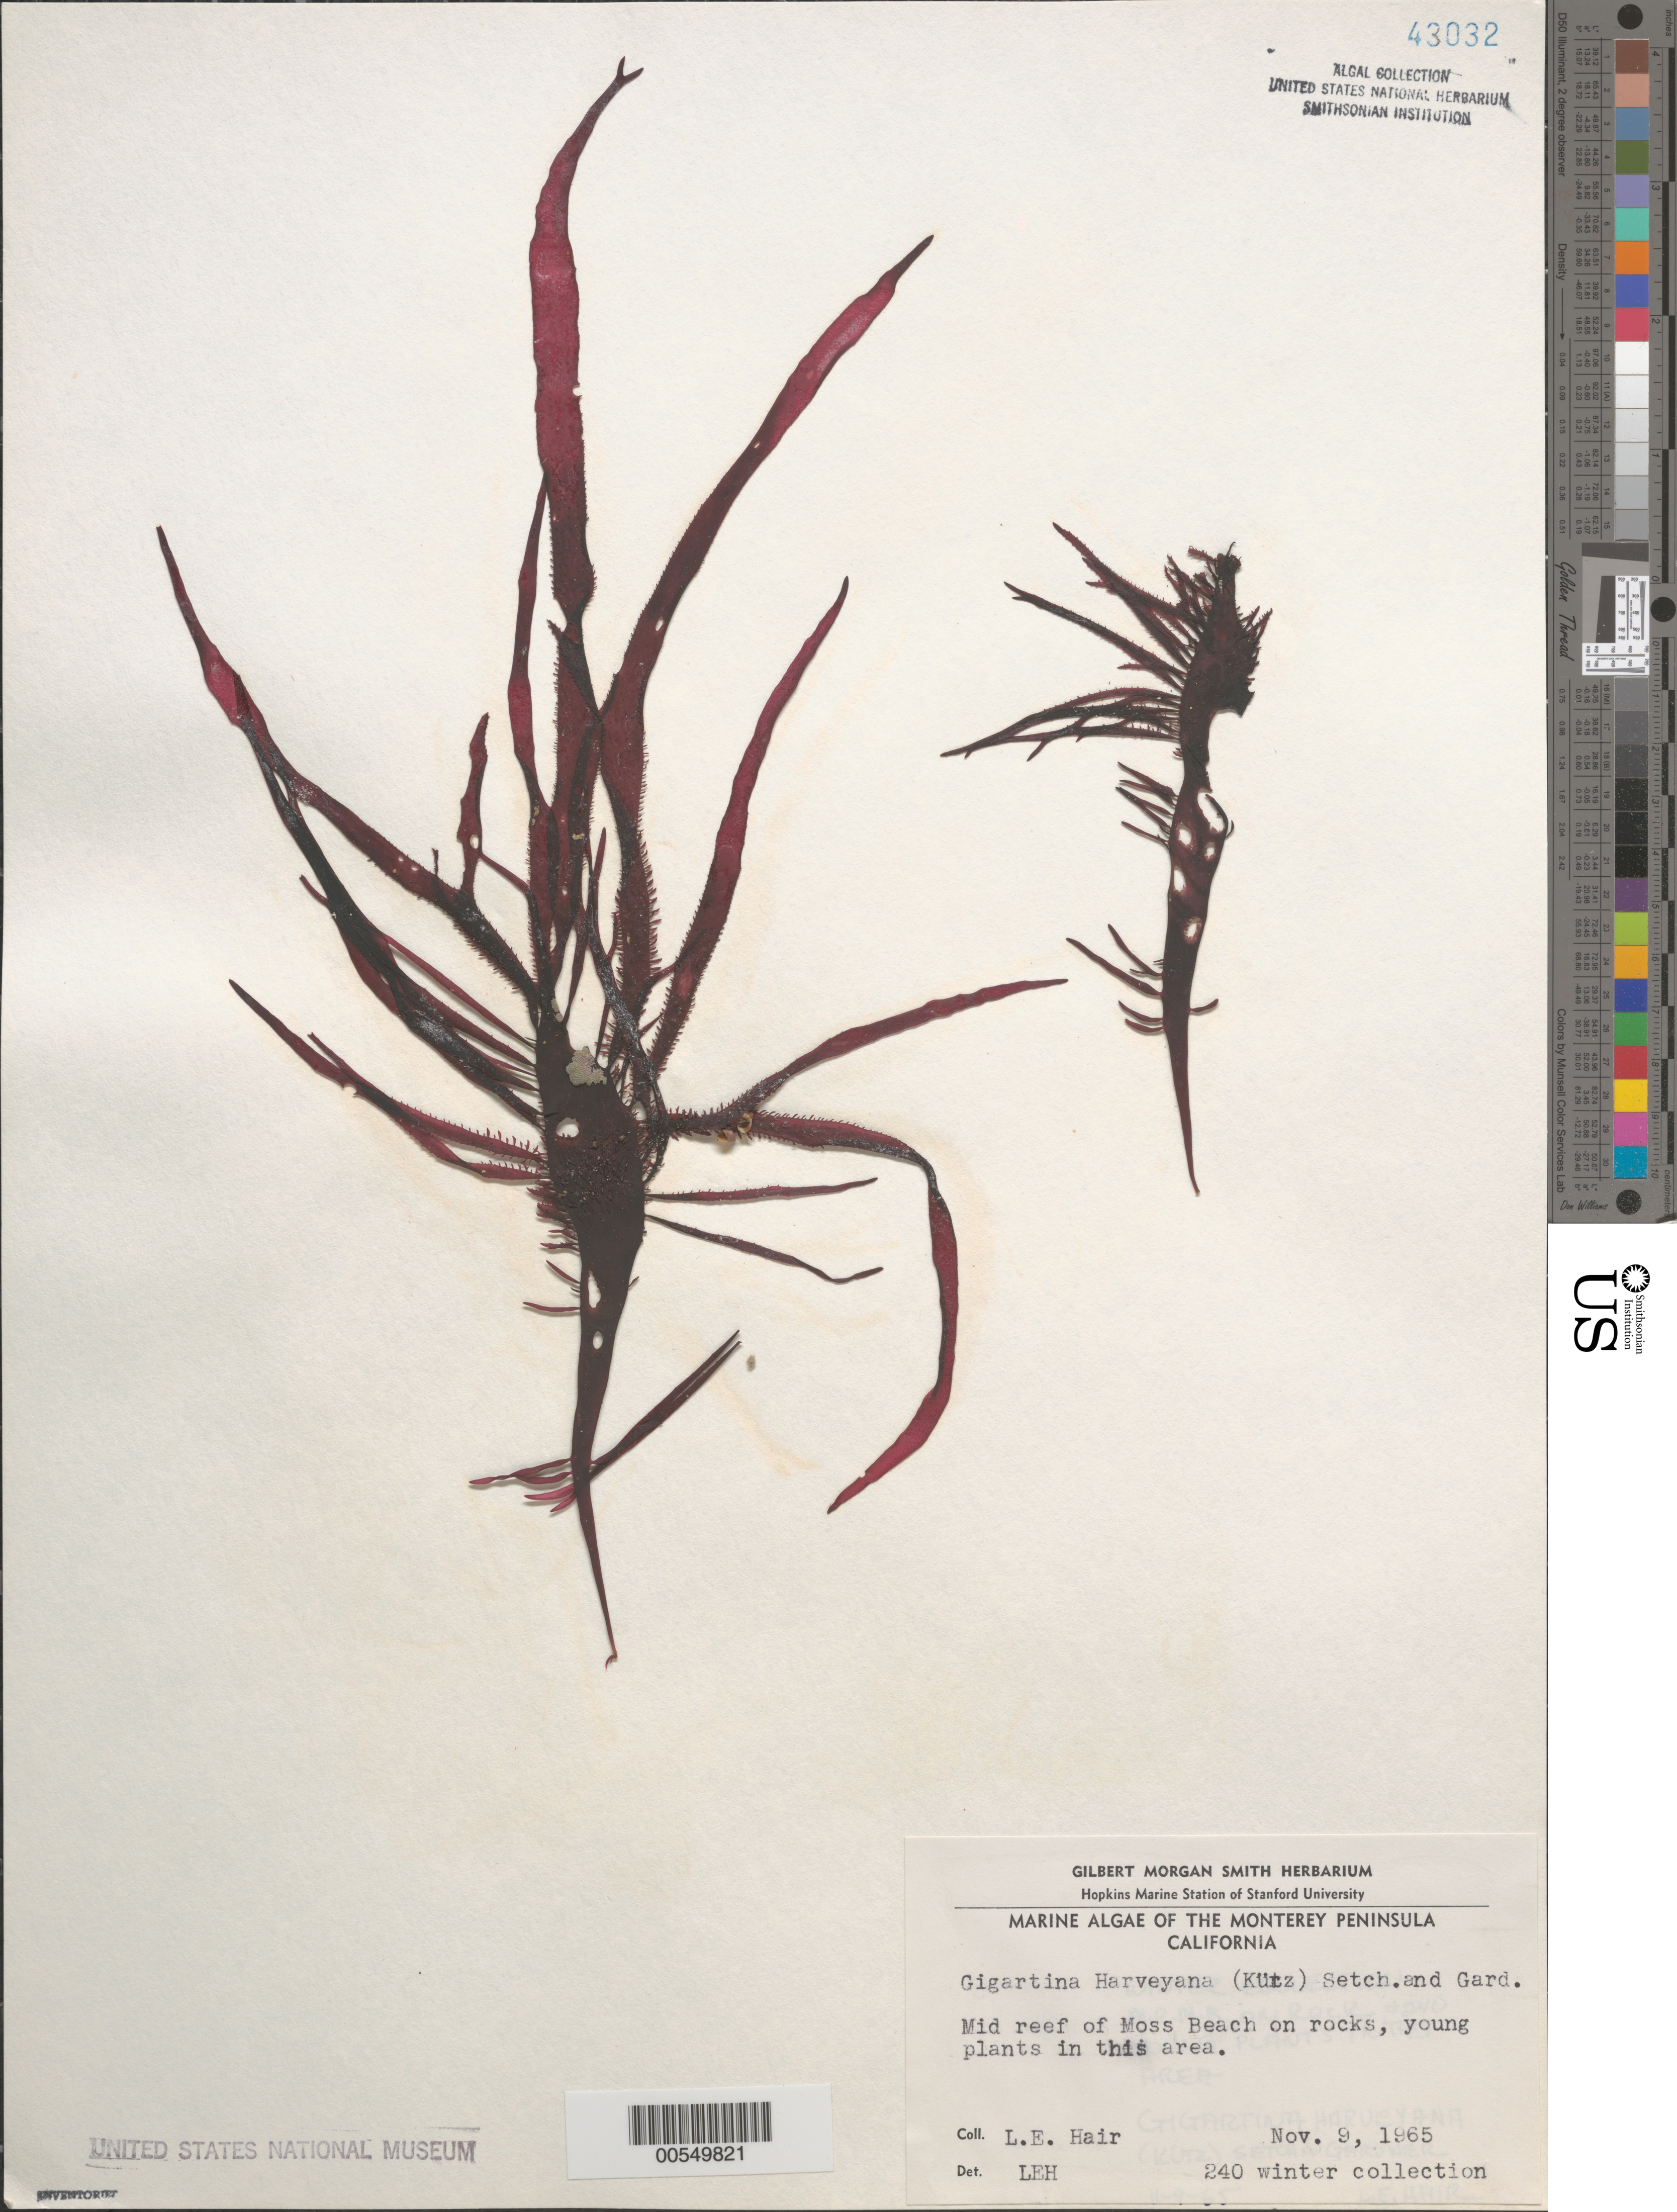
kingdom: Plantae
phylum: Rhodophyta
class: Florideophyceae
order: Gigartinales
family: Gigartinaceae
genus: Chondracanthus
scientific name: Chondracanthus harveyanus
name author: (Kütz.) Guiry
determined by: Algae name updating Project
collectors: L. Hair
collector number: Leh 240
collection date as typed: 09 Nov 1965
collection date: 1965-11-09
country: United States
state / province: California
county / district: Monterey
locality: Middle Reef of Moss Beach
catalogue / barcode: US 43032